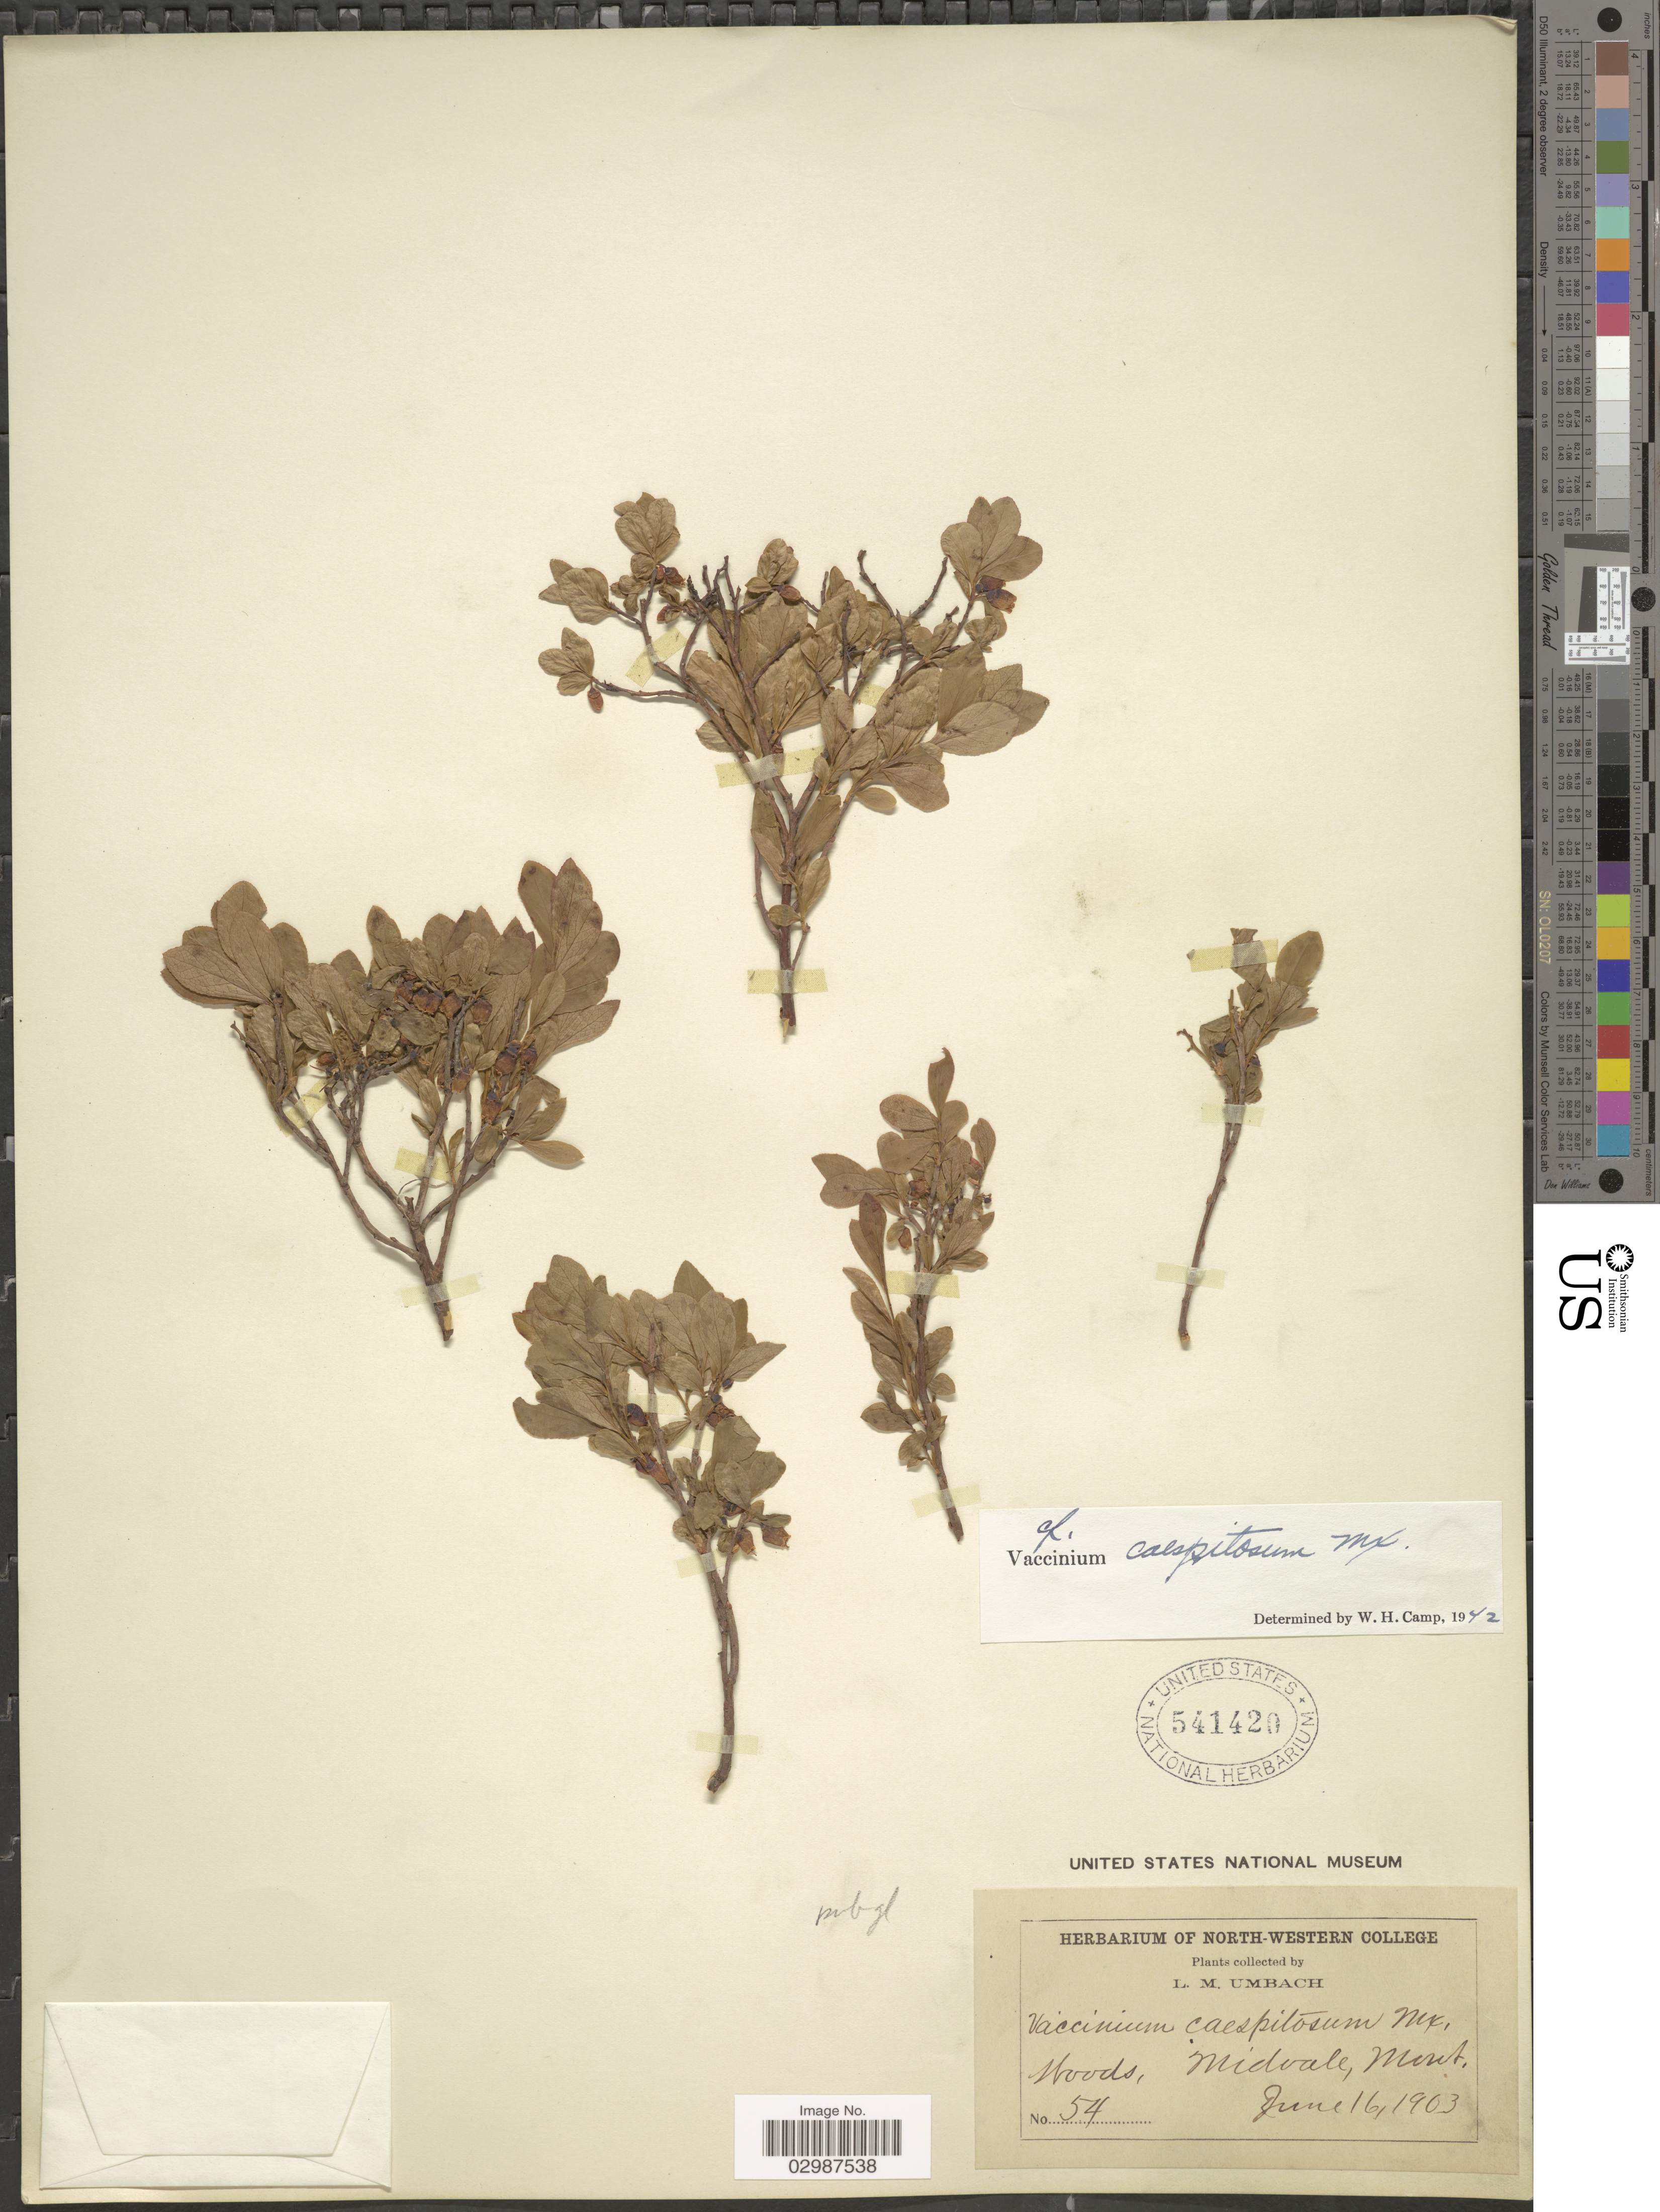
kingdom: Plantae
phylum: Tracheophyta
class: Magnoliopsida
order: Ericales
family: Ericaceae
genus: Vaccinium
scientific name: Vaccinium caespitosum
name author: Michx.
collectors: L. M. Umbach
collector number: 54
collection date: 1903-06-16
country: United States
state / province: Montana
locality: Woods, Midvale, Mont.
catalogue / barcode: US 541420